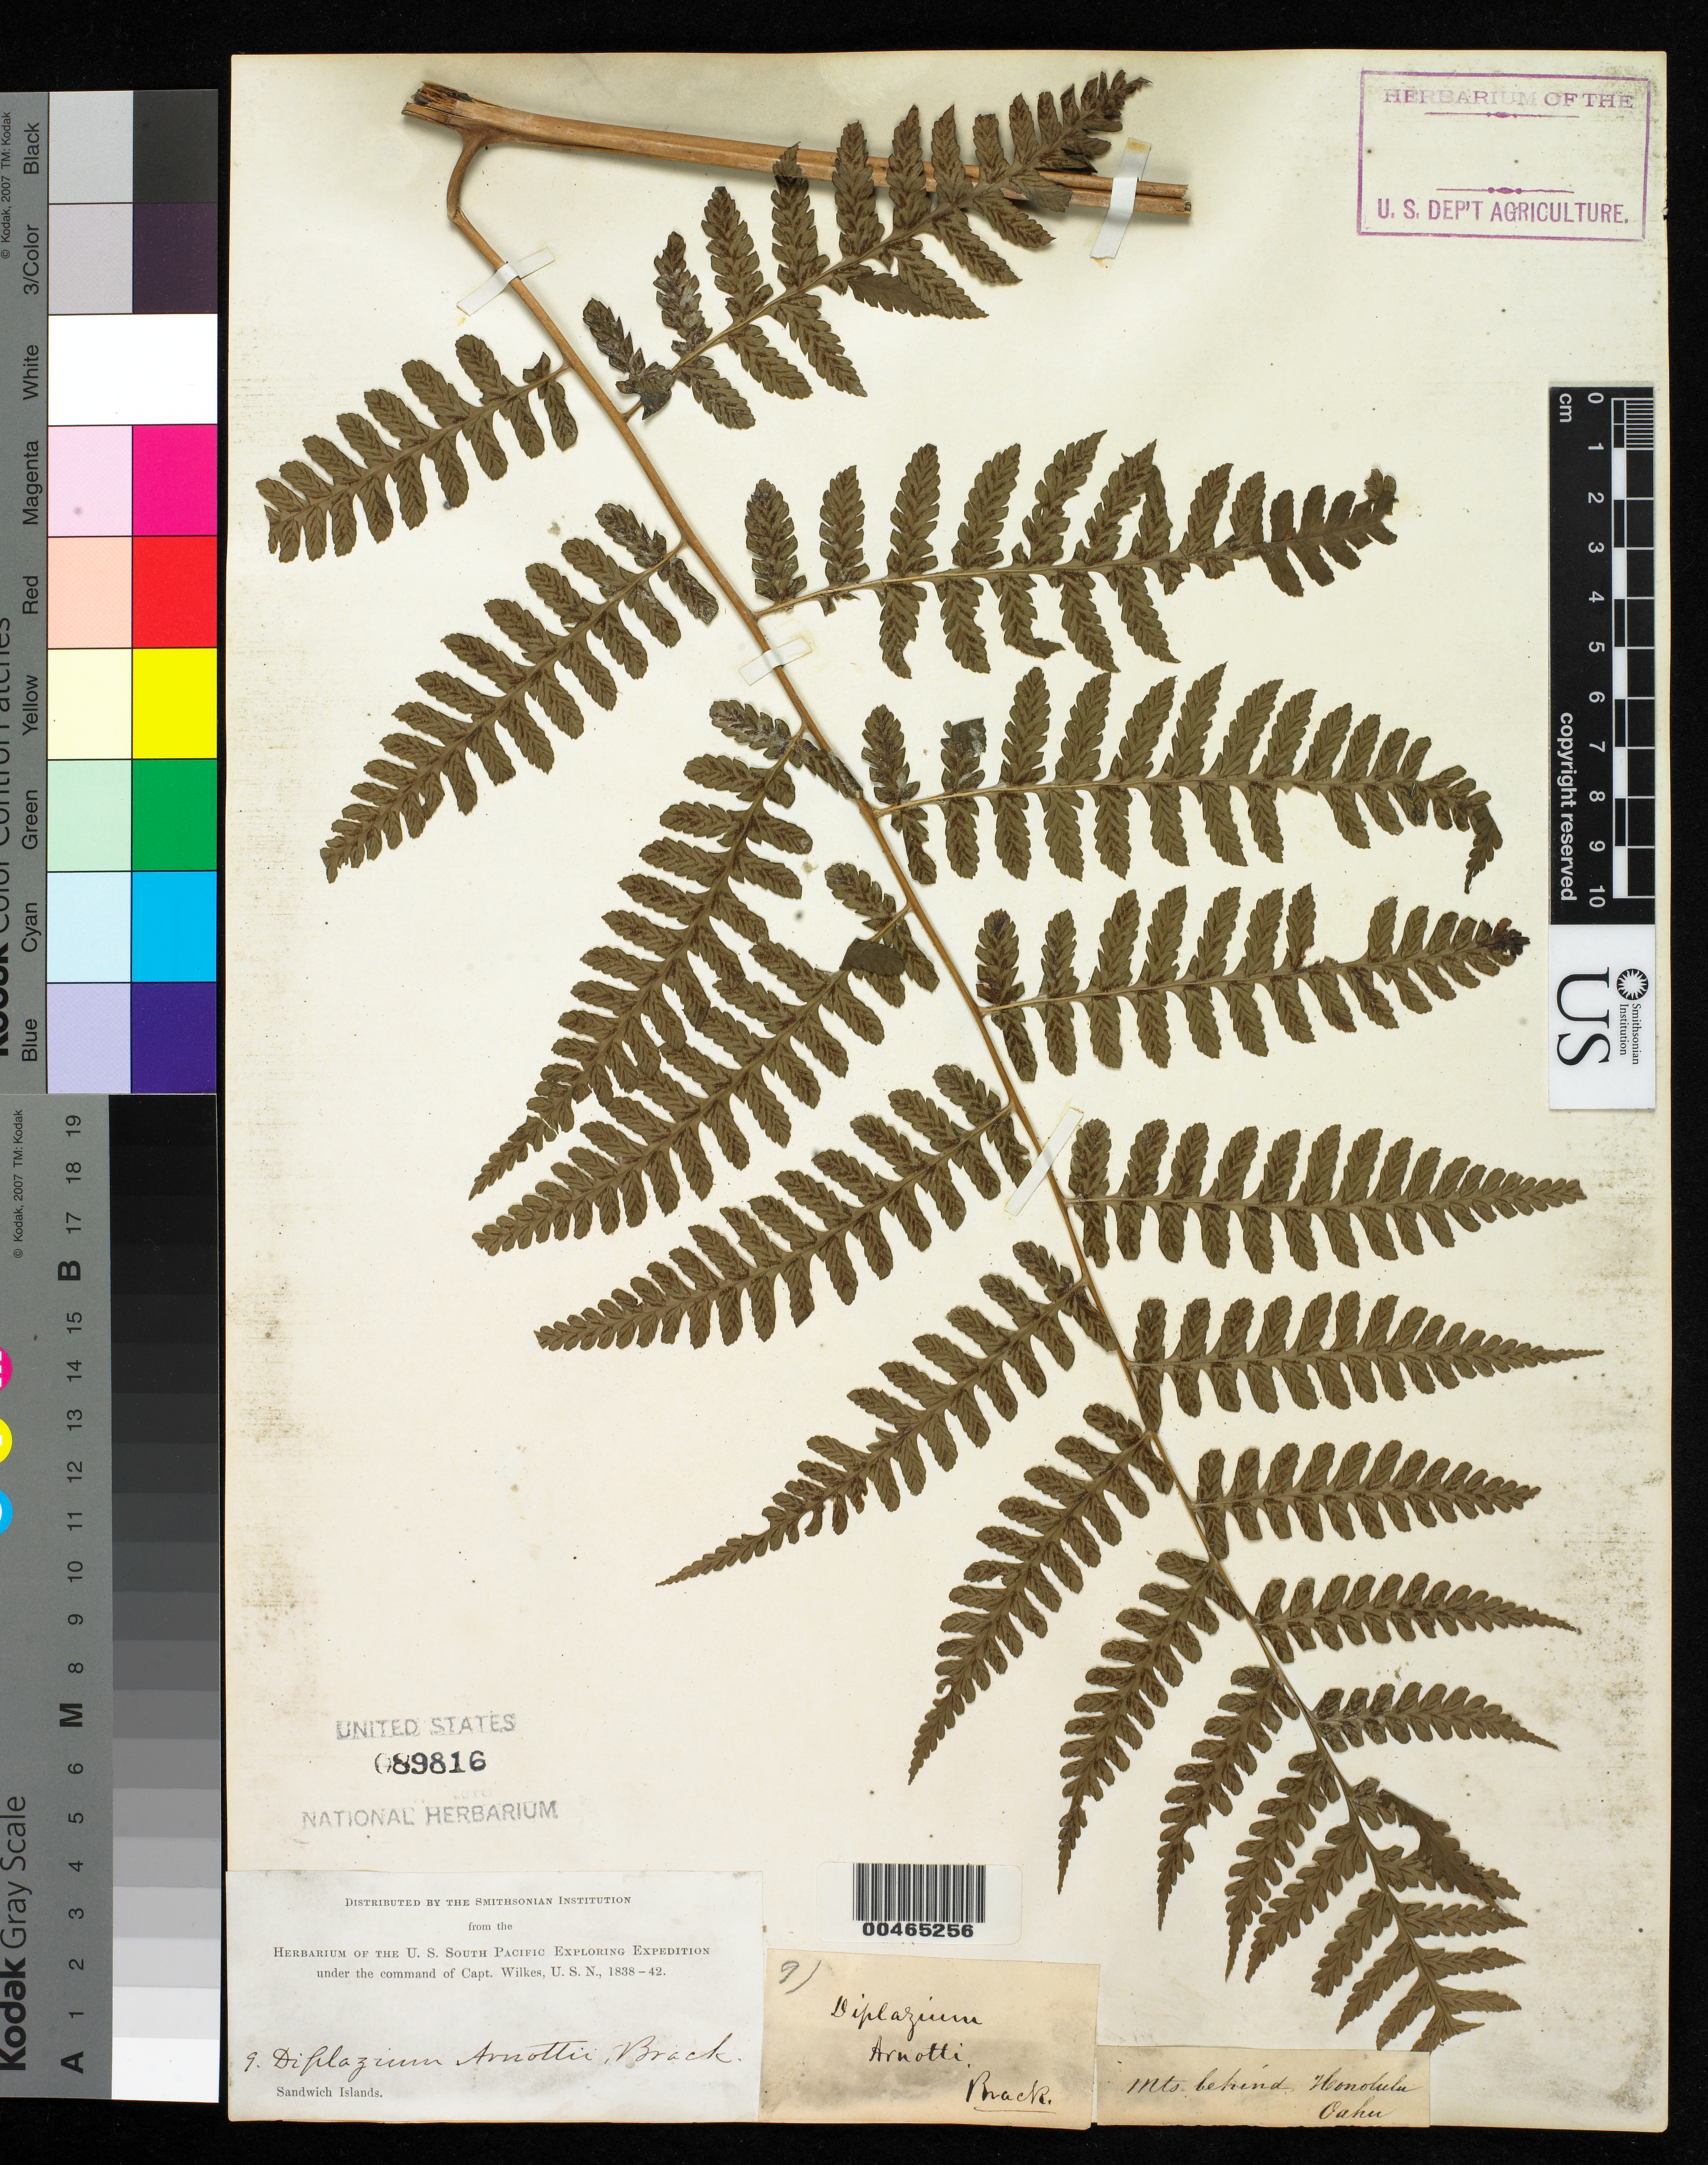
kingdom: Plantae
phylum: Tracheophyta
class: Polypodiopsida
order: Polypodiales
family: Athyriaceae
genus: Diplazium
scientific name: Diplazium arnottii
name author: Brack.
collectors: Wilkes Explor. Exped.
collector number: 9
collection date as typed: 1838 to -- --- 1842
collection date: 1838/1842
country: United States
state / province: Hawaii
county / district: Honolulu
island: Oahu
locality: Sandwich Islands, Mts. behind, Honolulu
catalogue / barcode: US 89816